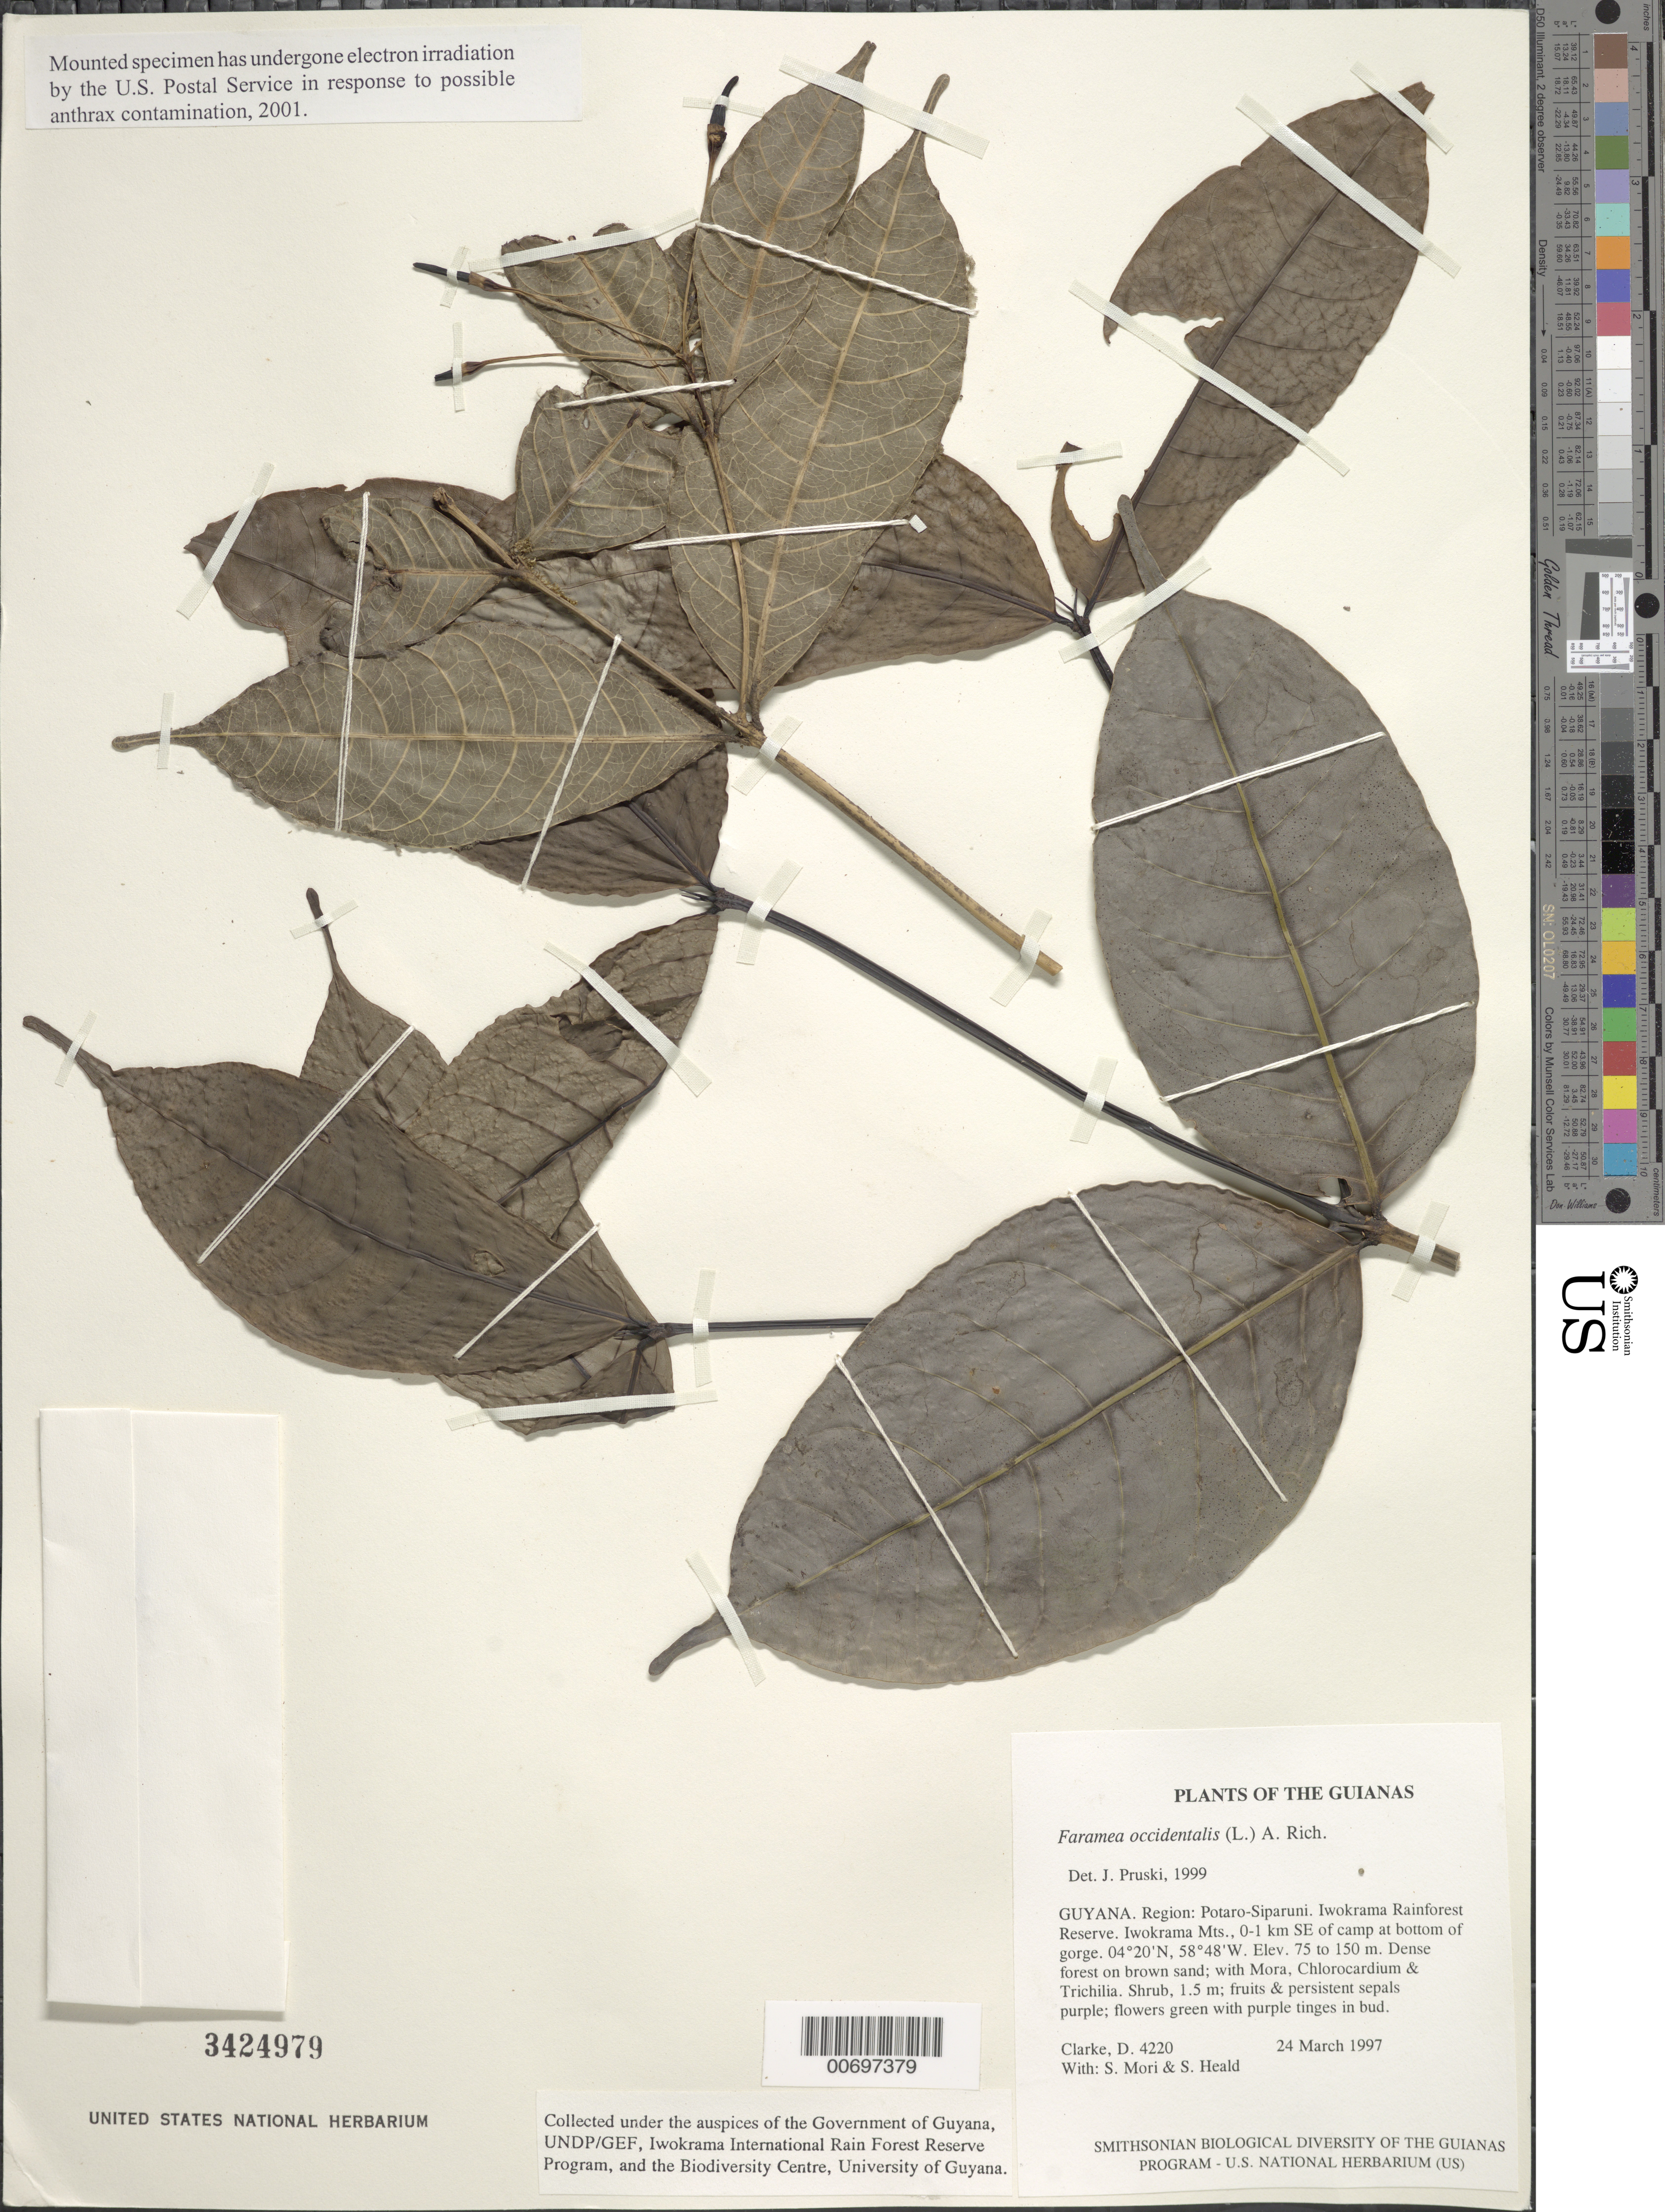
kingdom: Plantae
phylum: Tracheophyta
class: Magnoliopsida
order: Gentianales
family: Rubiaceae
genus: Faramea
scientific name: Faramea occidentalis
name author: (L.) A. Rich.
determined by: Pruski, J. F.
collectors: H. D. Clarke, S. Mori & S. Heald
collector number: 4220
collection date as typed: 24 March 1997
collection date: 1997-03-24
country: Guyana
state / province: Potaro-Siparuni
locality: Iwokrama Rainforest Reserve. Iwokrama Mts., 0-1 km SE of camp at bottom of gorge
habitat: Dense forest on brown sand; with Mora, Chlorocardium & Trichilia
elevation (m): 75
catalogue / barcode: US 3424979